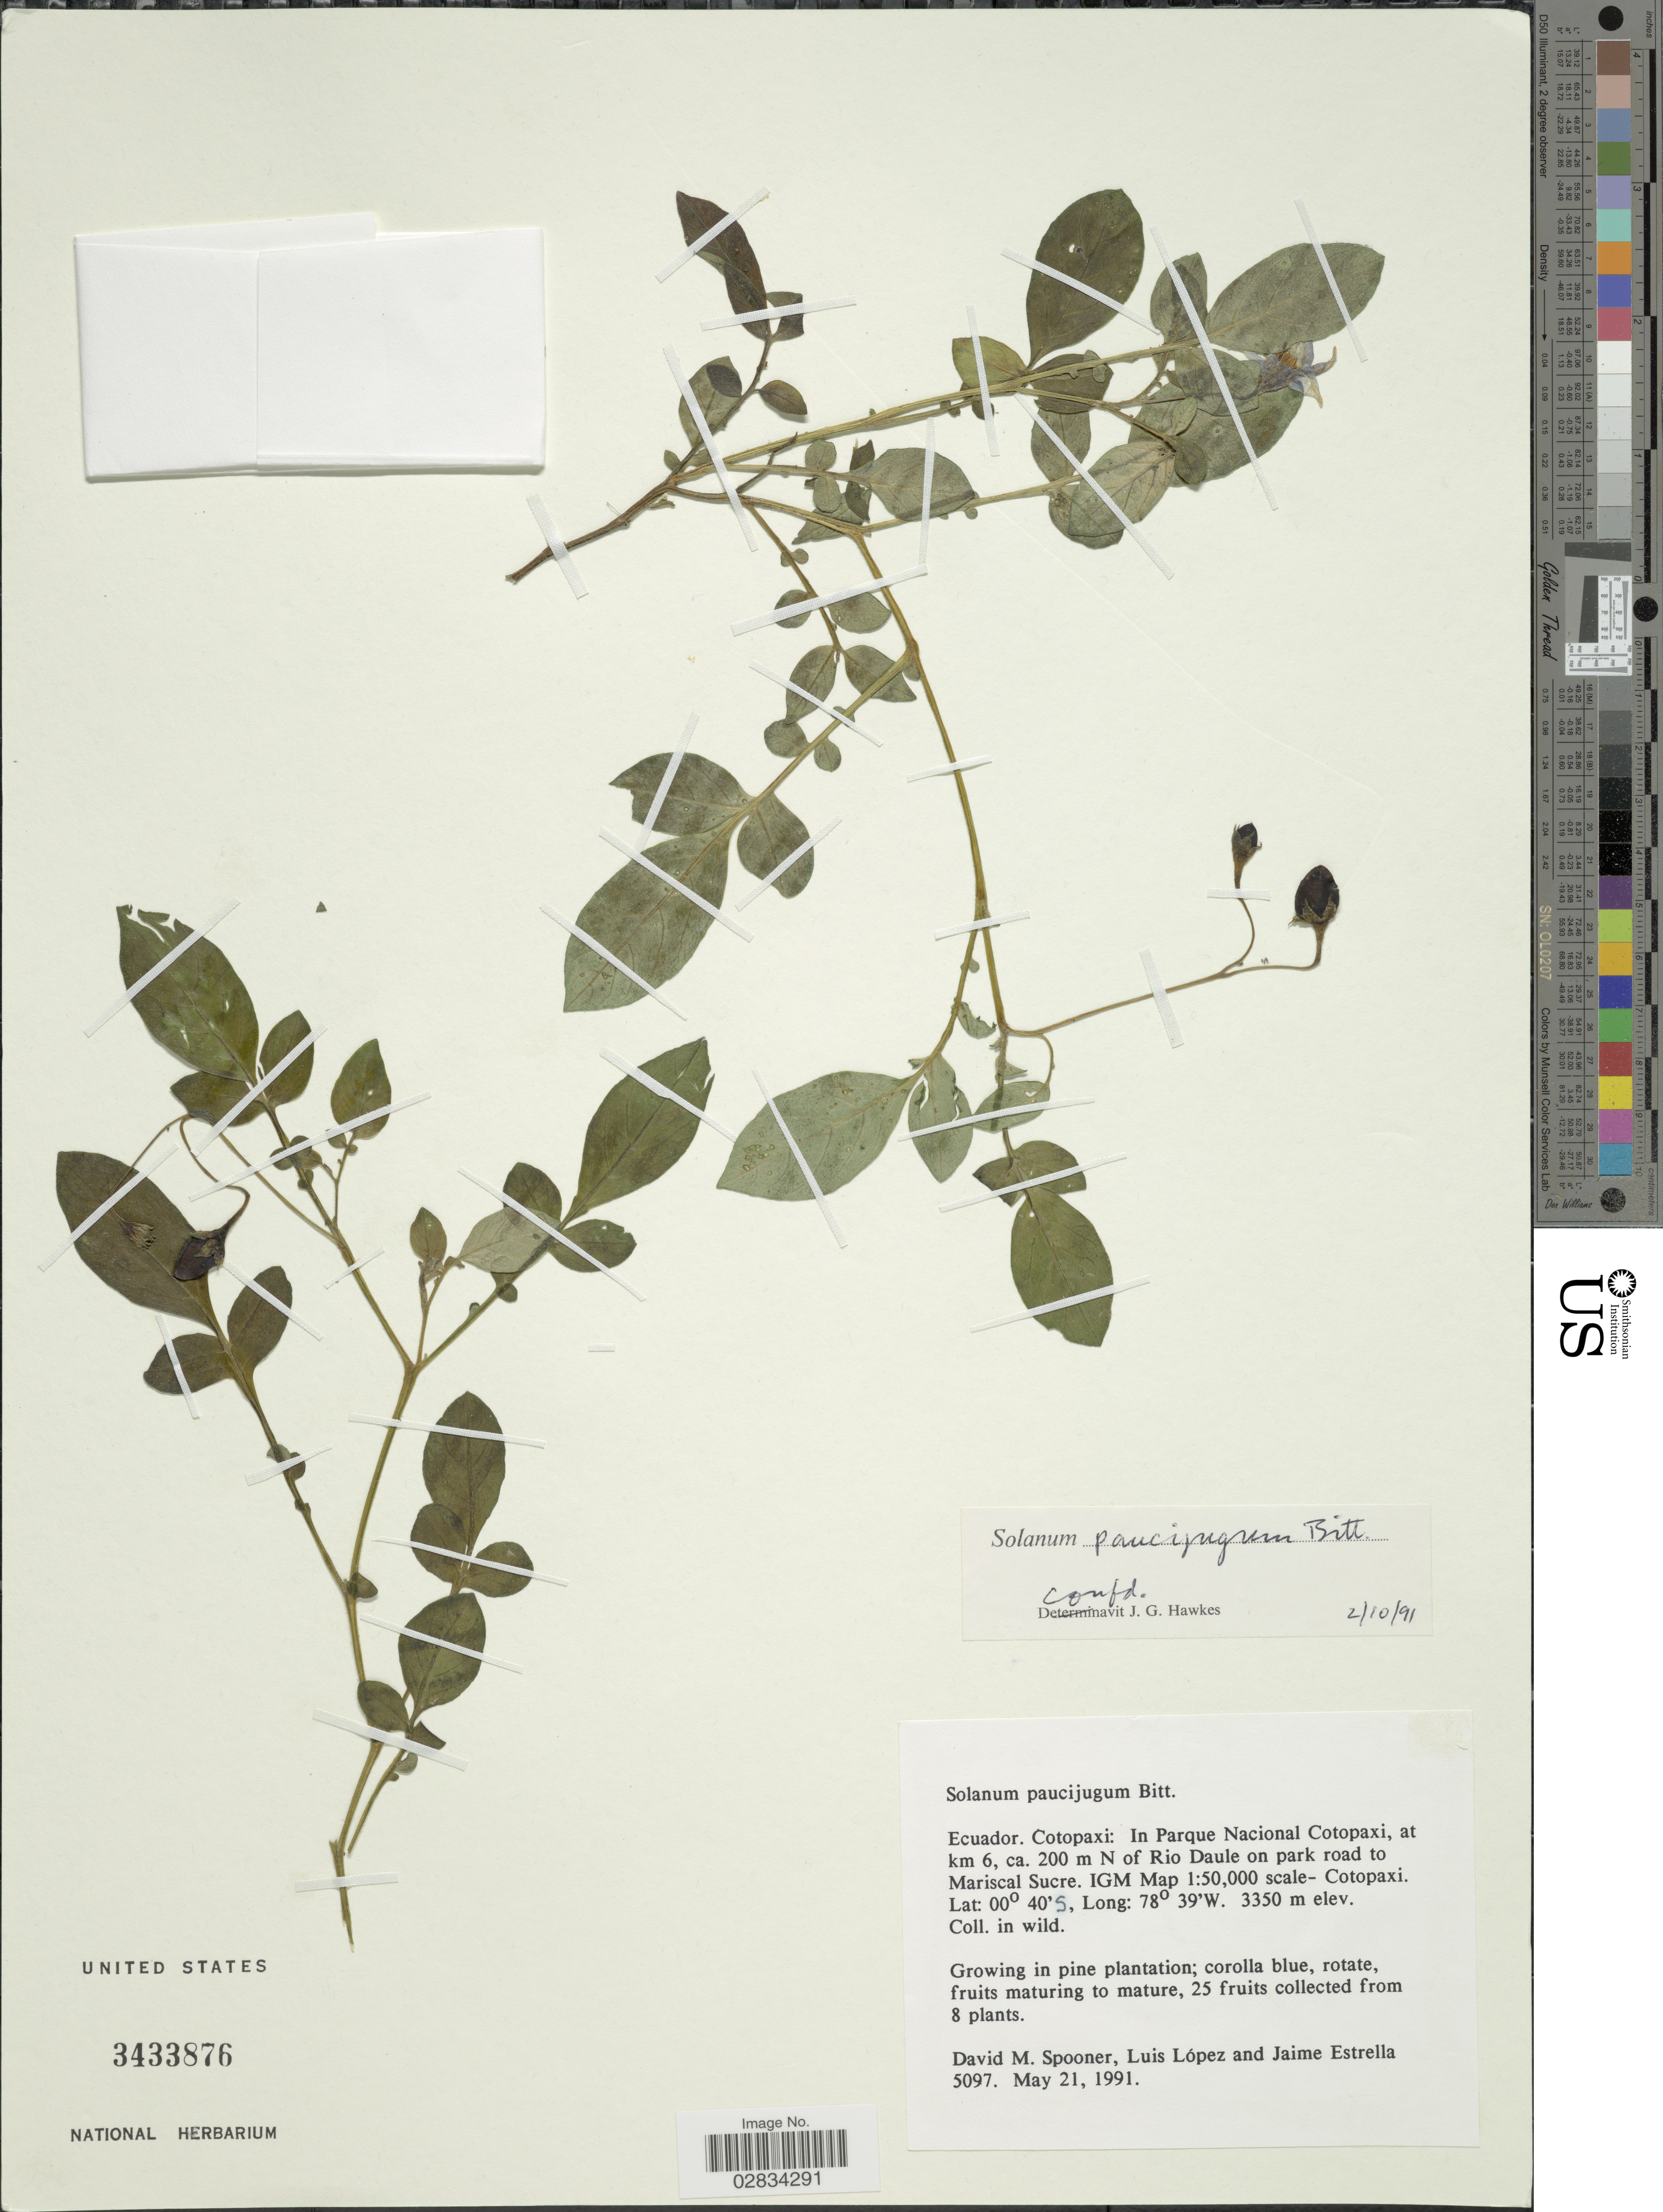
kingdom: Plantae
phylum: Tracheophyta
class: Magnoliopsida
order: Solanales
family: Solanaceae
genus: Solanum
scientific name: Solanum paucijugum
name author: Bitter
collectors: D. Spooner, L. López & J. Estrella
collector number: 5097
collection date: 1991-05-21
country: Ecuador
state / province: Cotopaxi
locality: Cotopaxi: In Parque Nacional Cotopaxi, at km 6, ca. 200 m N of Rio Daule on park road to Mariscal Sucre. IGM Map 1:50,000 scale- Cotopaxi.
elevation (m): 3350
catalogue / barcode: US 3433876